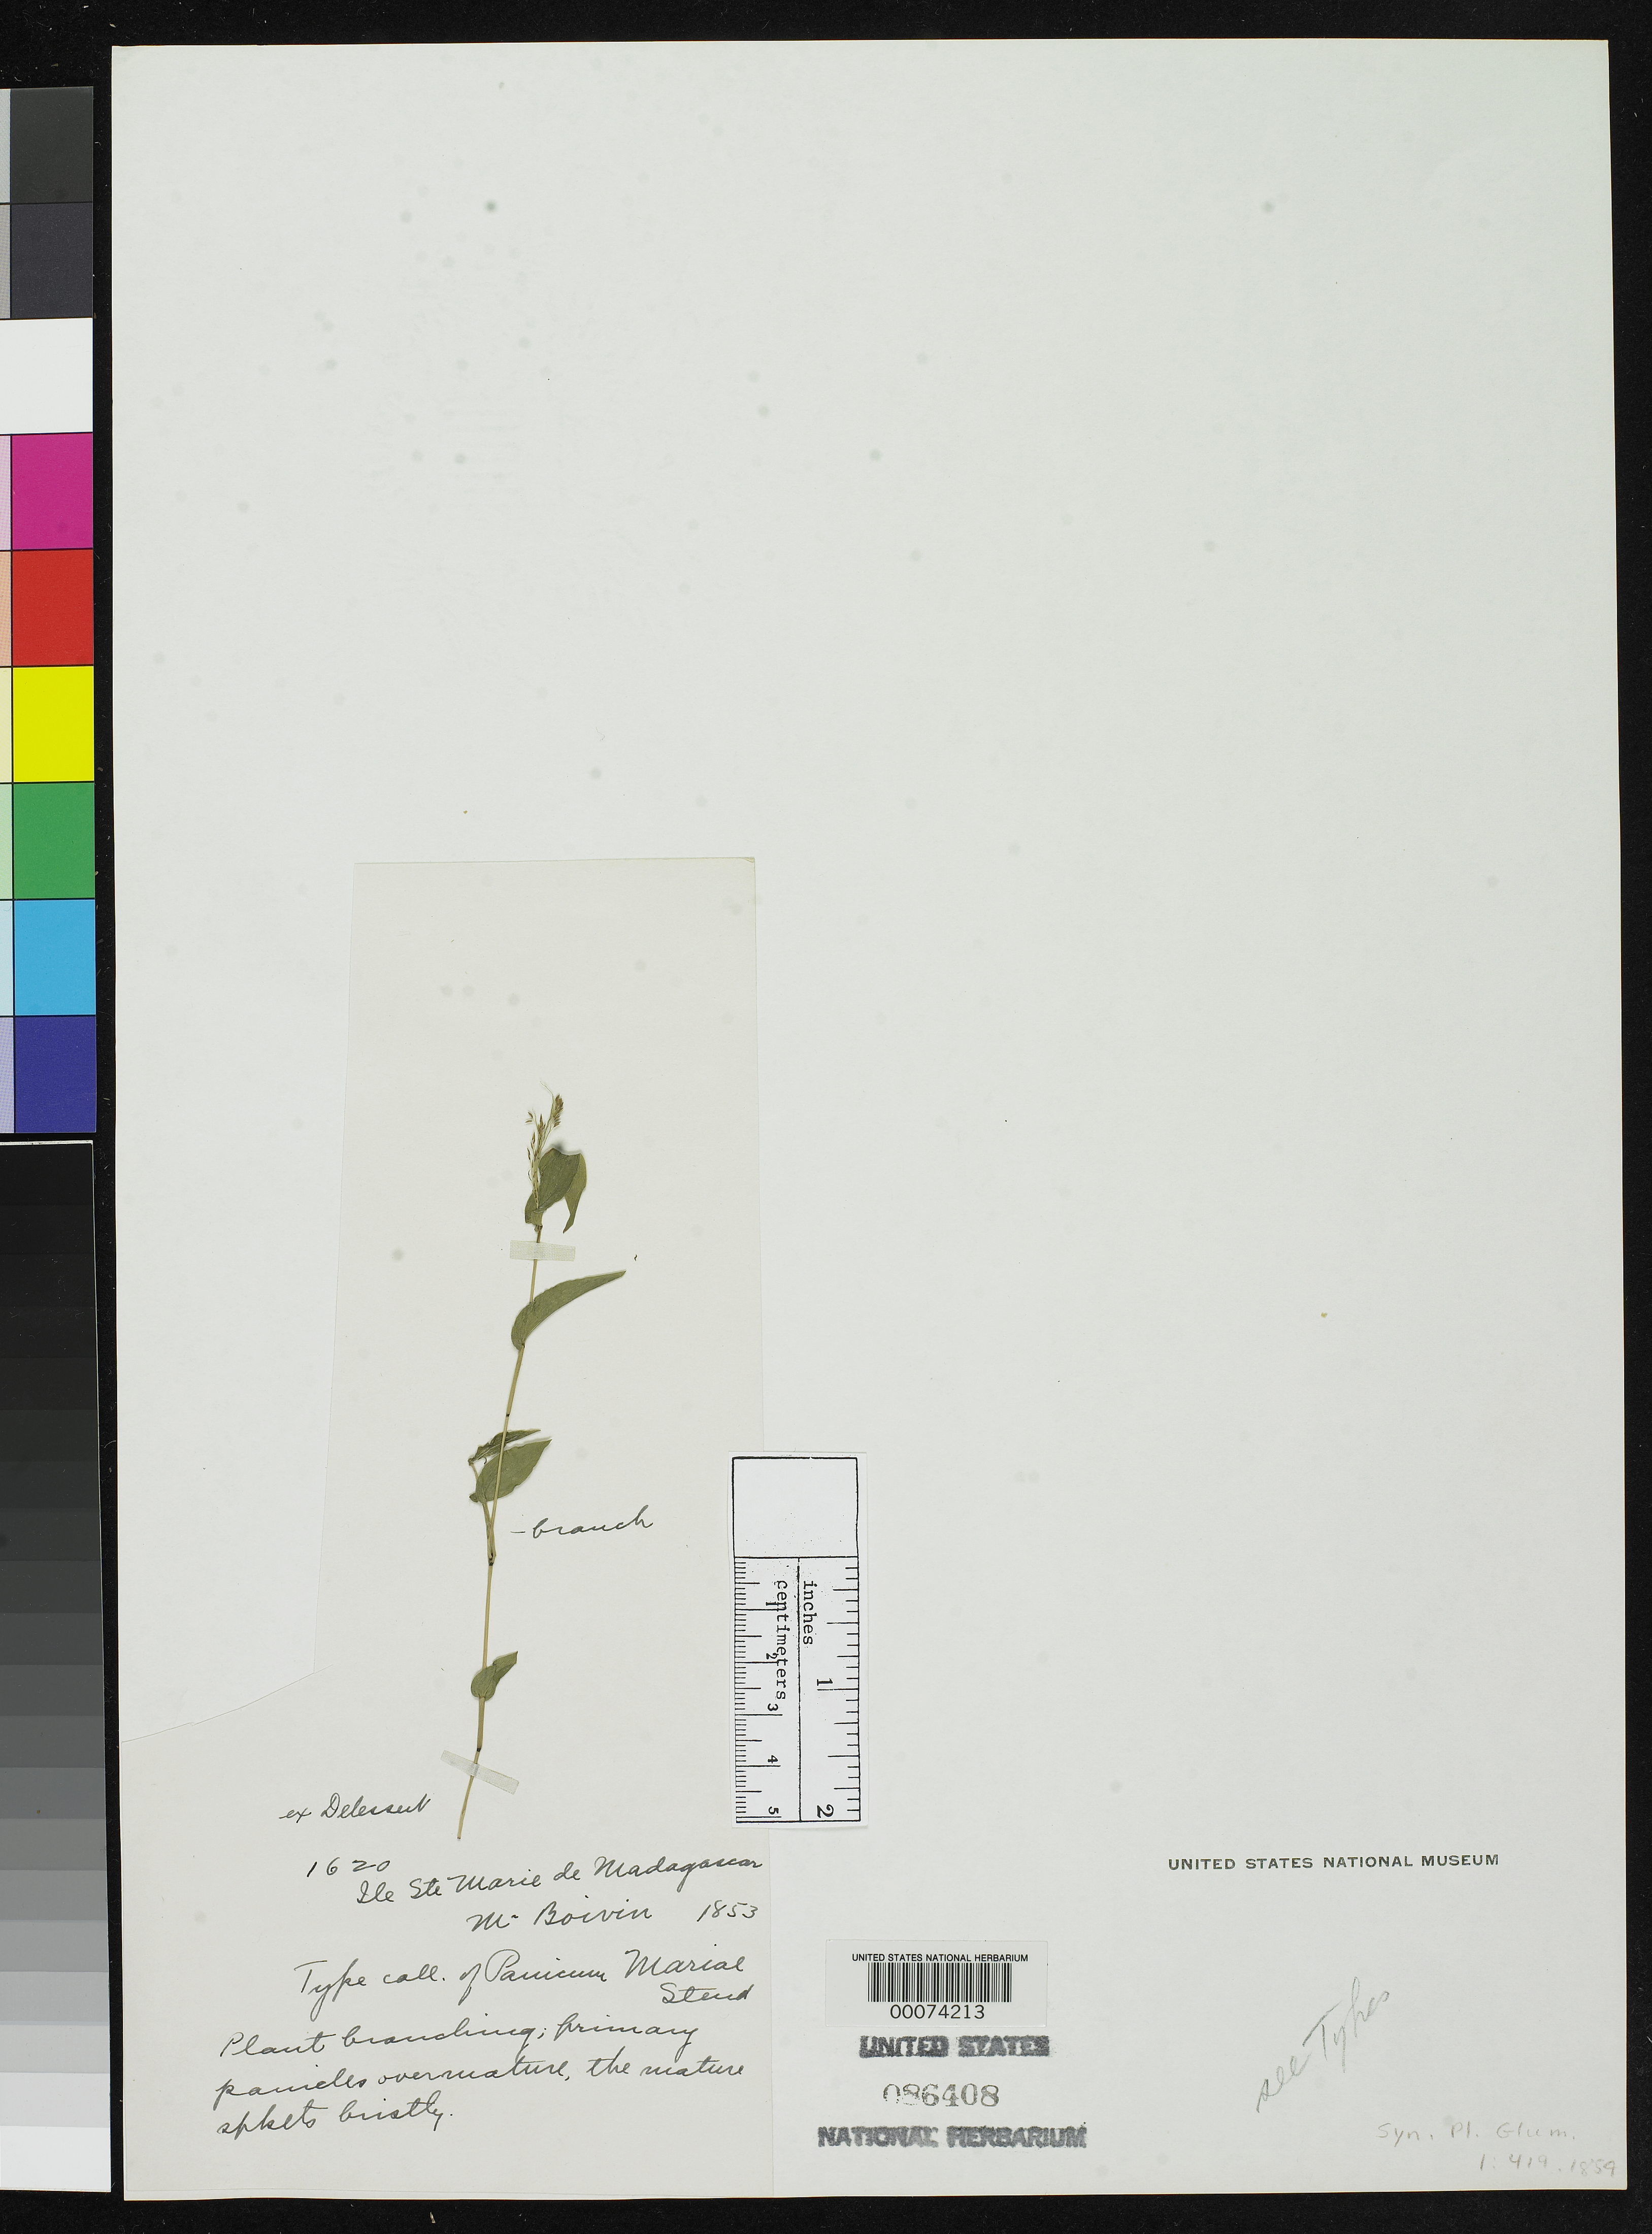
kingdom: Plantae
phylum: Tracheophyta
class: Liliopsida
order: Poales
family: Poaceae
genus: Panicum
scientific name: Panicum mariae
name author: Steud.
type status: Type Fragment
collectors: L. H. Boivin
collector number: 1620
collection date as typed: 1853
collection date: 1853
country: Madagascar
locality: St. Marie Island.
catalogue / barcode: US 86408